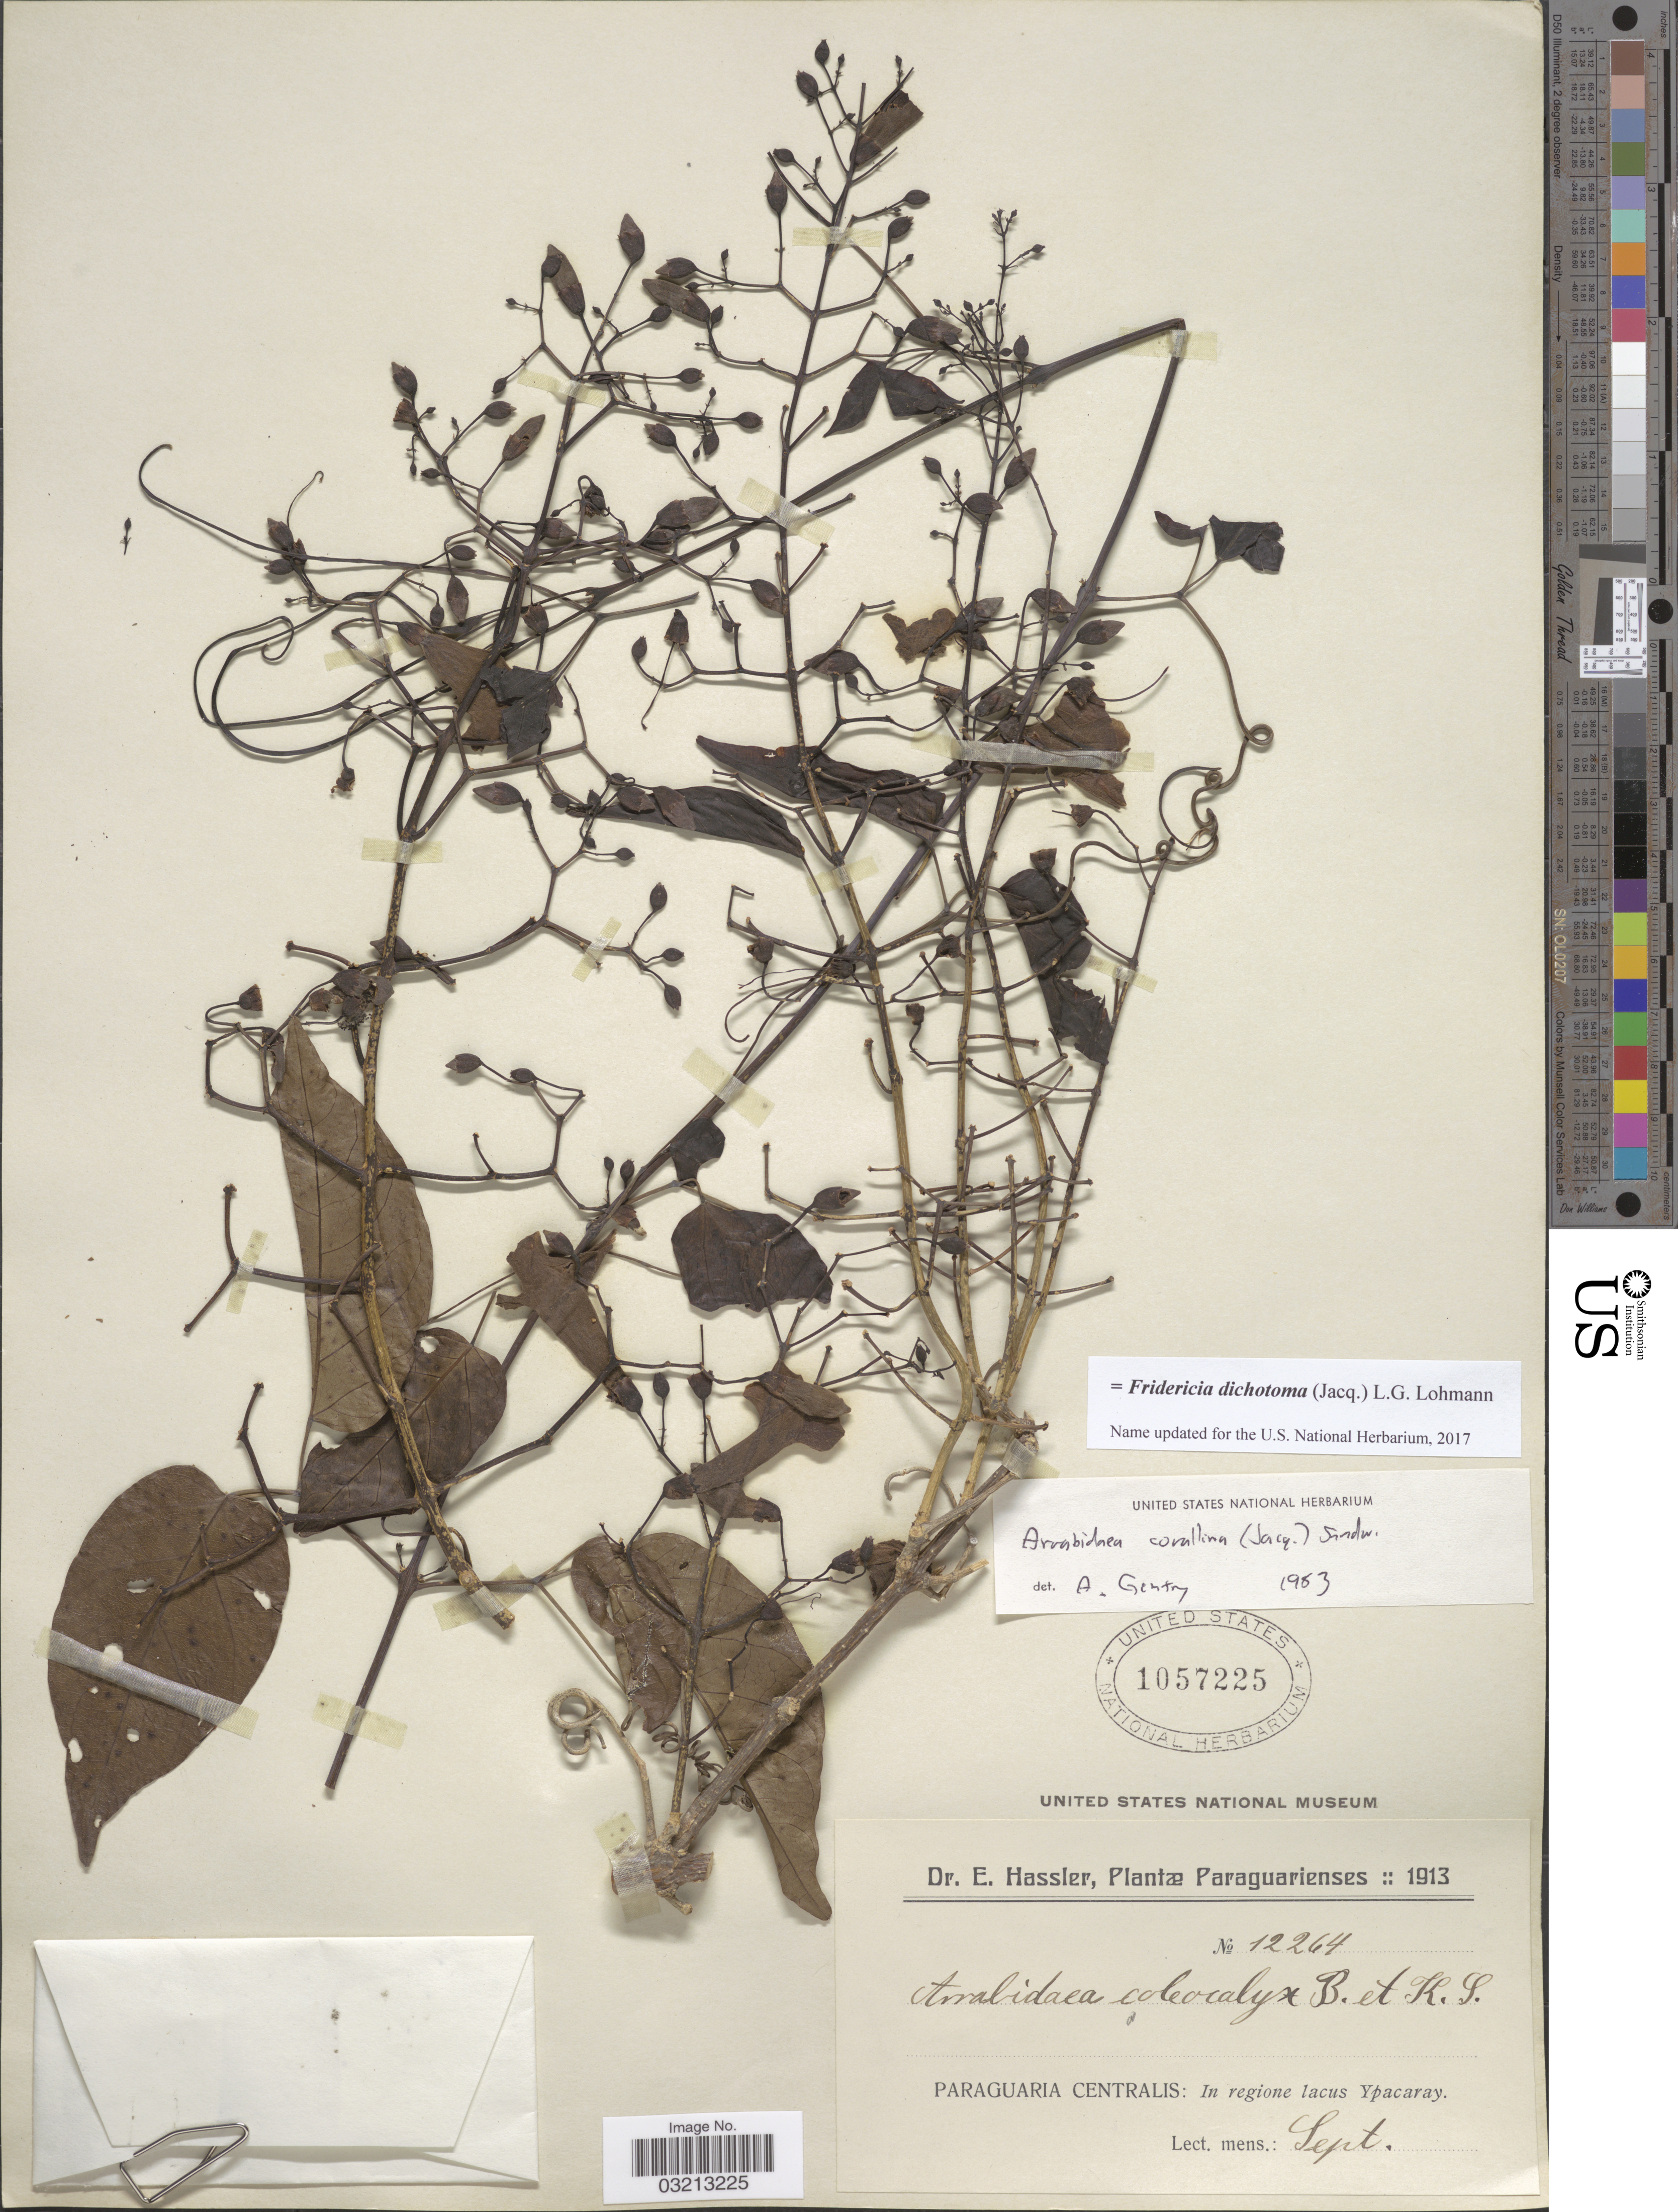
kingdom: Plantae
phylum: Tracheophyta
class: Magnoliopsida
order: Lamiales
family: Bignoniaceae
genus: Fridericia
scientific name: Fridericia dichotoma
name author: (Jacq.) L.G. Lohmann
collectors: E. Hassler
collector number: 12264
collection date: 1913-09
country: Paraguay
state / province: Paraguari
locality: Paraguarienses. Paraguaria Centralis: In regione lacus Ypacaray.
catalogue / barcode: US 1057225